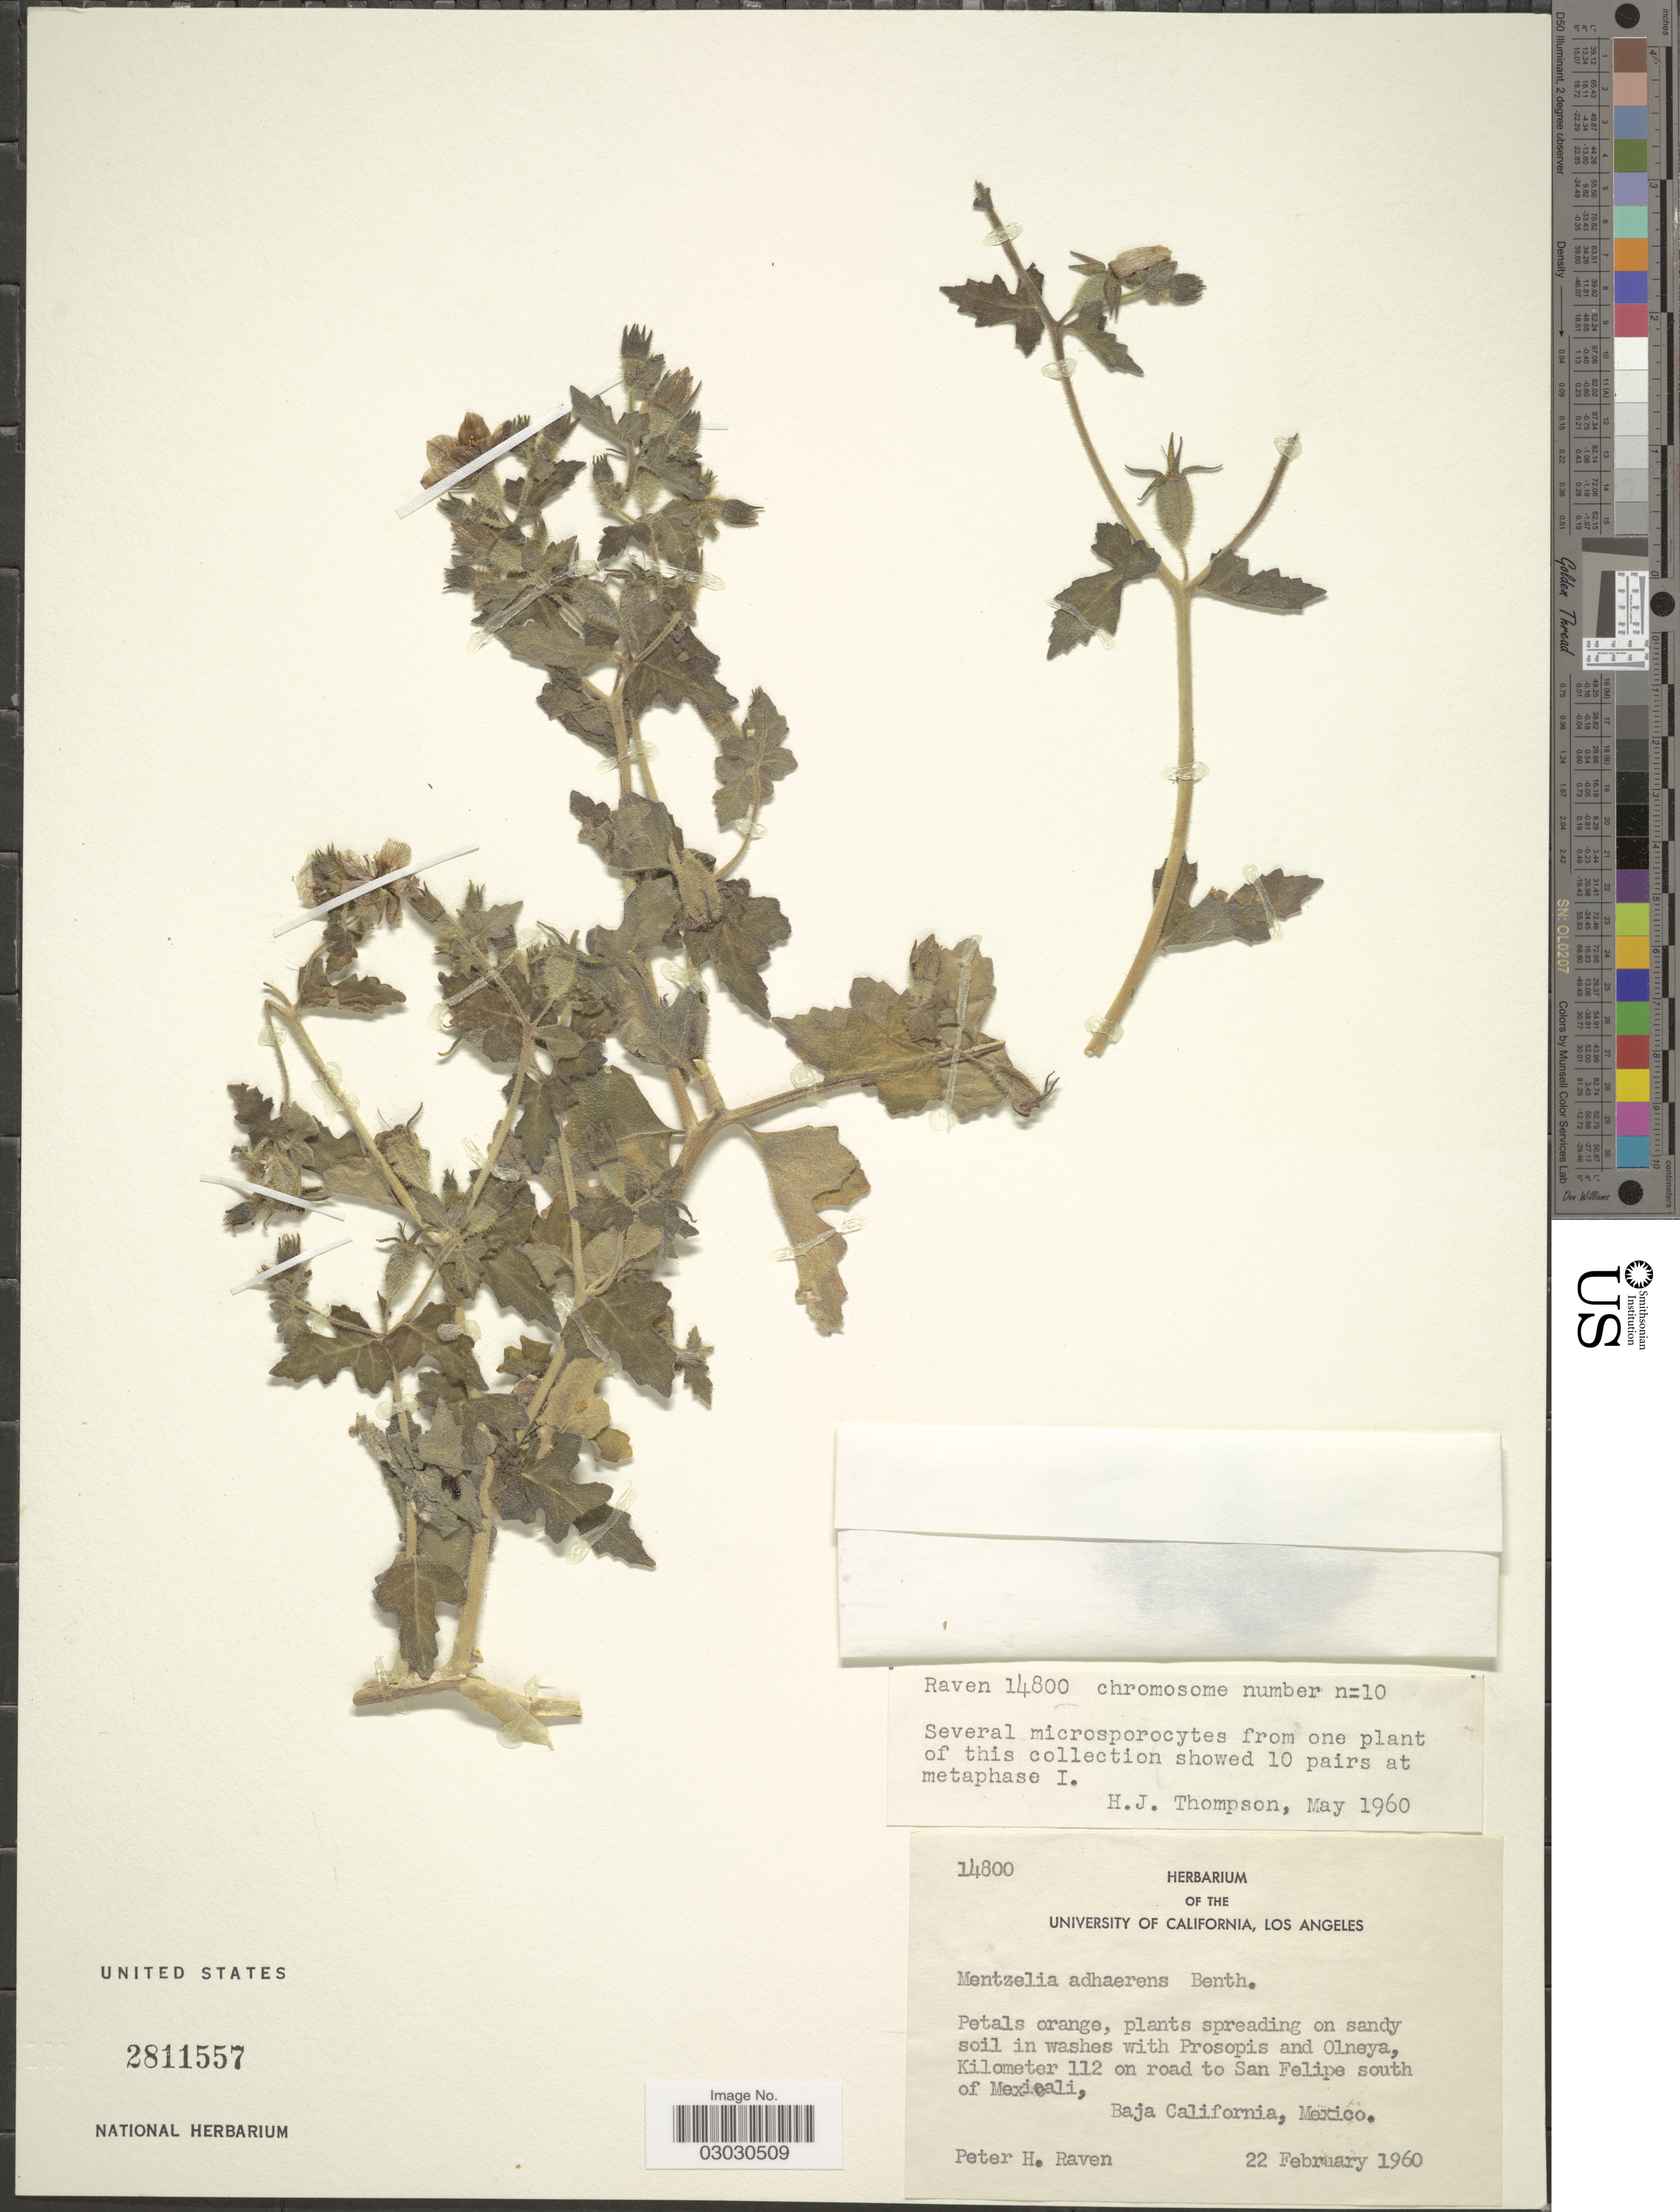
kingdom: Plantae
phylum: Tracheophyta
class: Magnoliopsida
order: Cornales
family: Loasaceae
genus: Mentzelia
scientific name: Mentzelia adhaerens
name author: Benth.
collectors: P. Raven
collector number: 14800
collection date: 1960-02-22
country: Mexico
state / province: Baja California Norte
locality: Kilometer 112 on road to San Felipe south of Mexicali.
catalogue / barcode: US 2811557